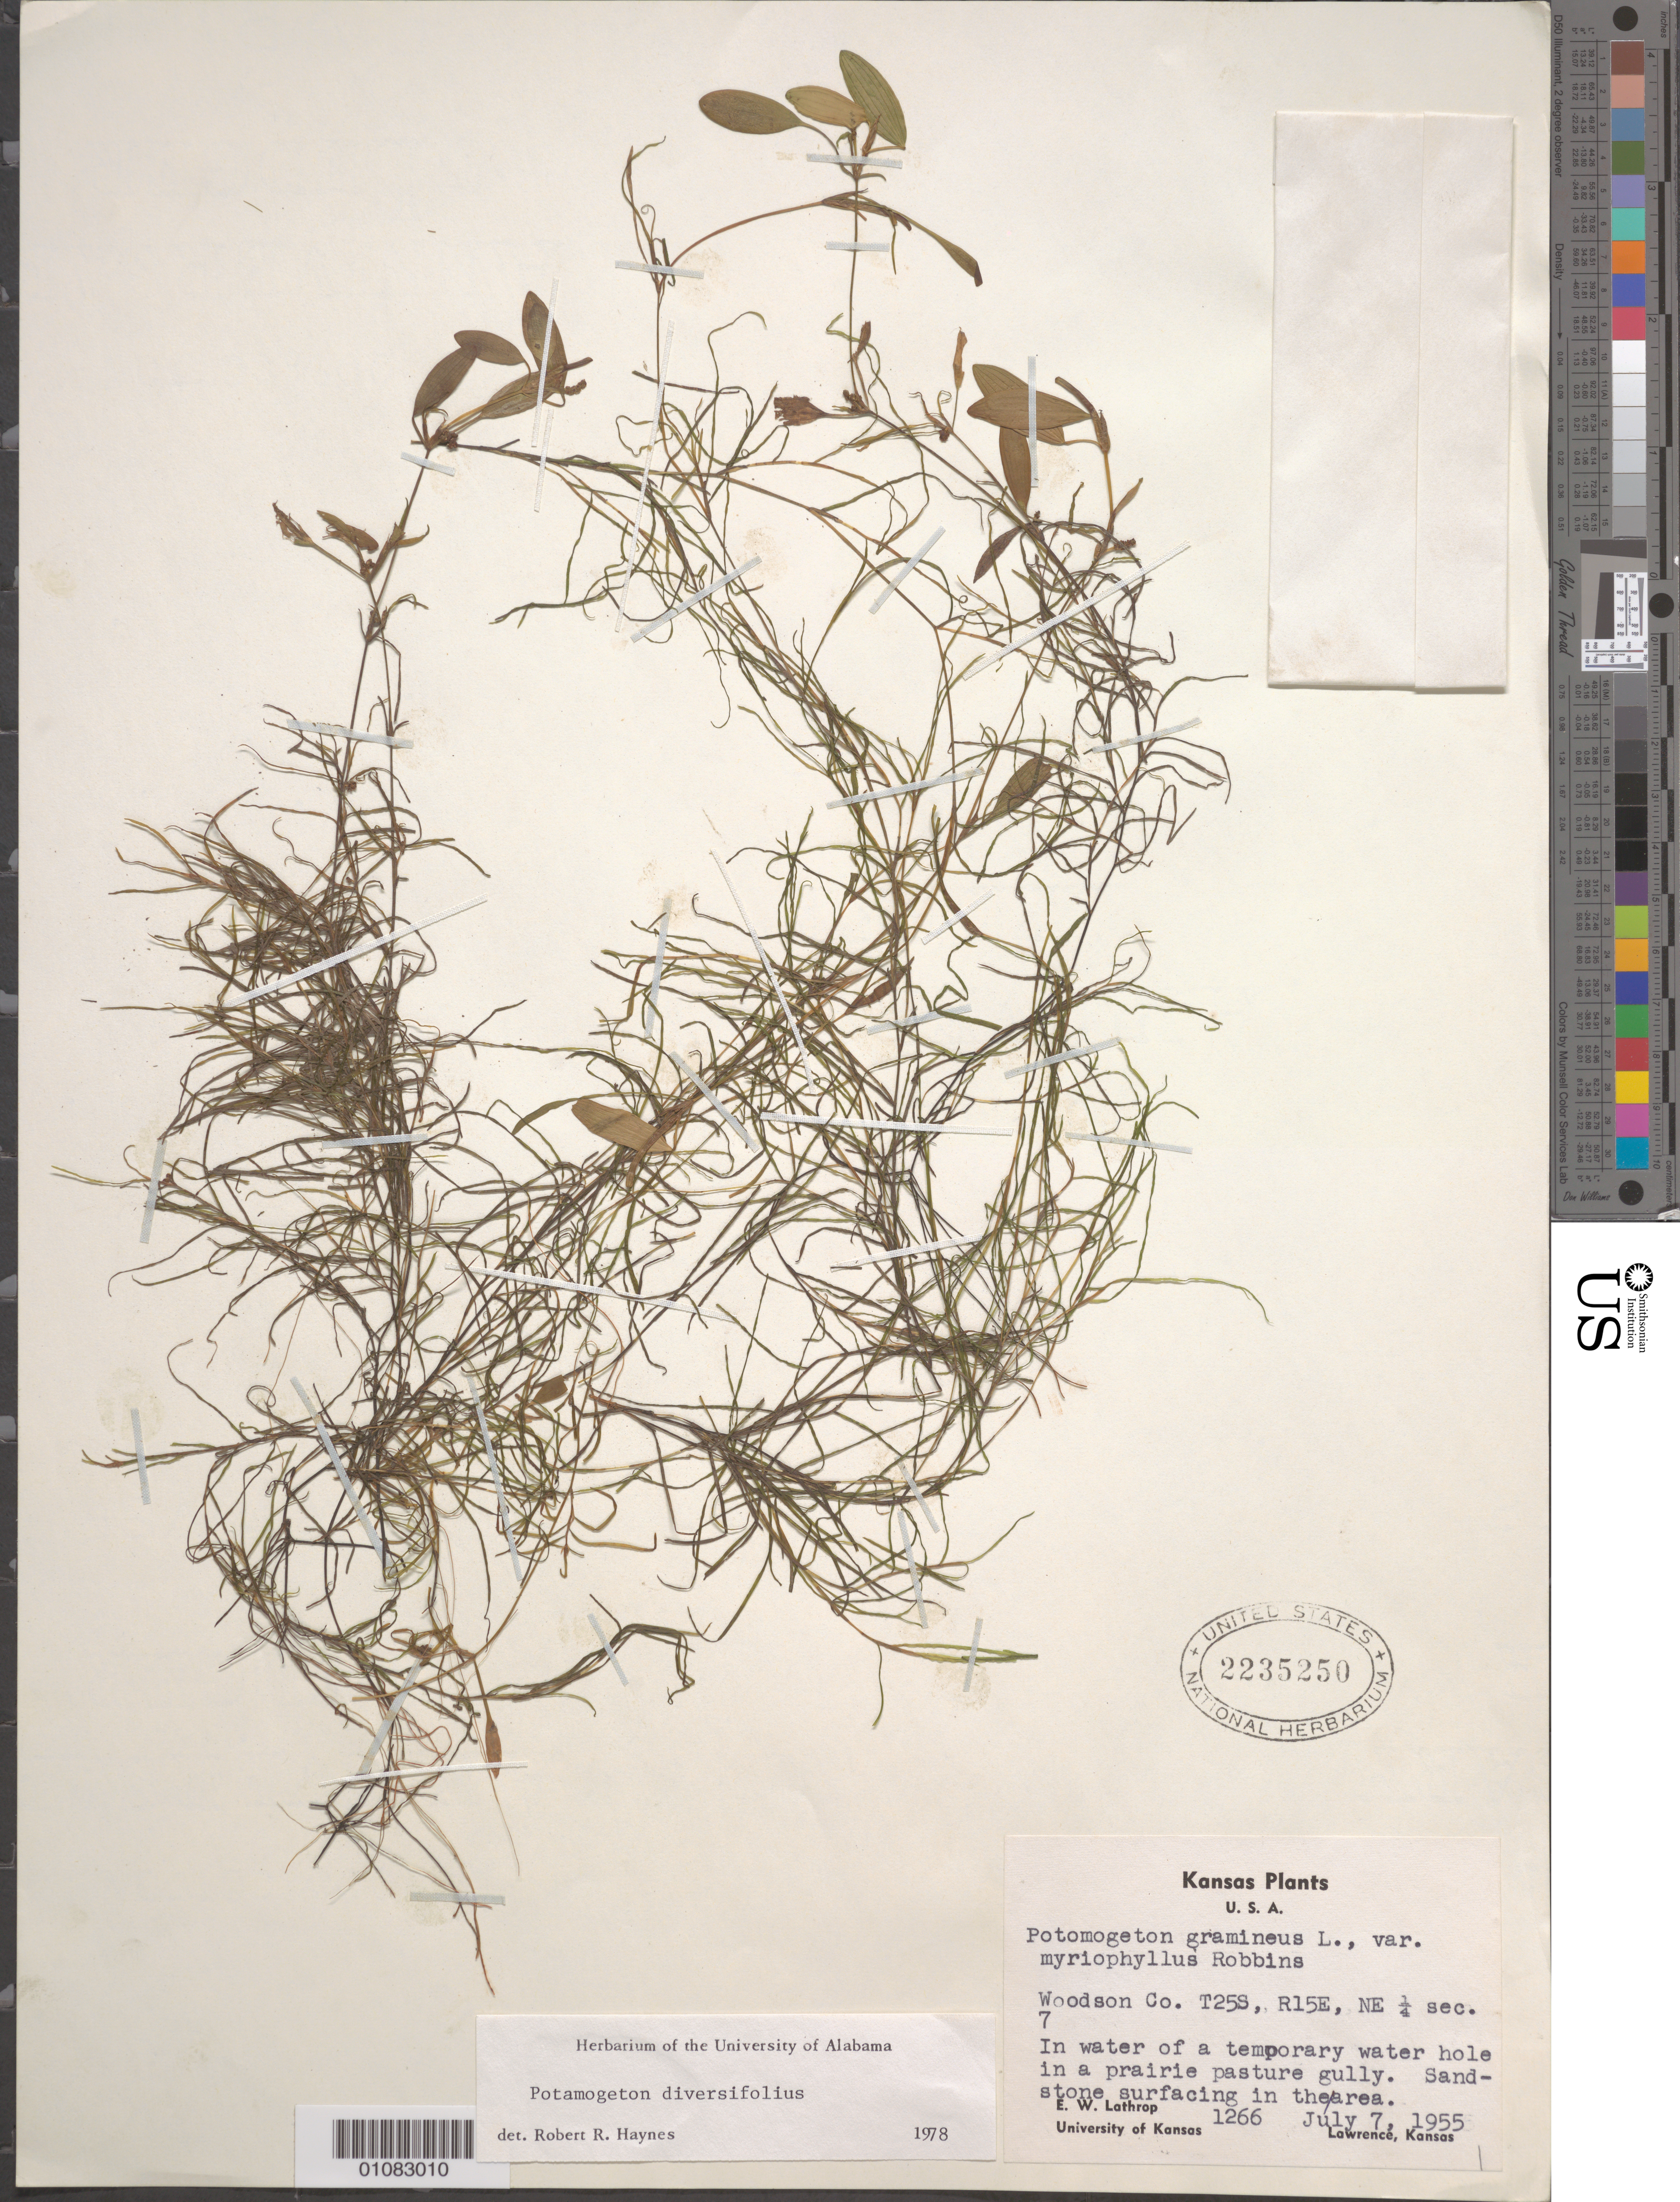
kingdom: Plantae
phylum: Tracheophyta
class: Liliopsida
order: Alismatales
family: Potamogetonaceae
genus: Potamogeton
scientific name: Potamogeton diversifolius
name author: Raf.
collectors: E. W. Lathrop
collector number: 1266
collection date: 1955-07-07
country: United States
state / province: Kansas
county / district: Woodson County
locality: T-25-S, R-15-E, NE (1/4) Sect. 7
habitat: In water of a temporary water hole in a prairie pasture gully. Sandstone surfacing in the area.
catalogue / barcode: US 2235250